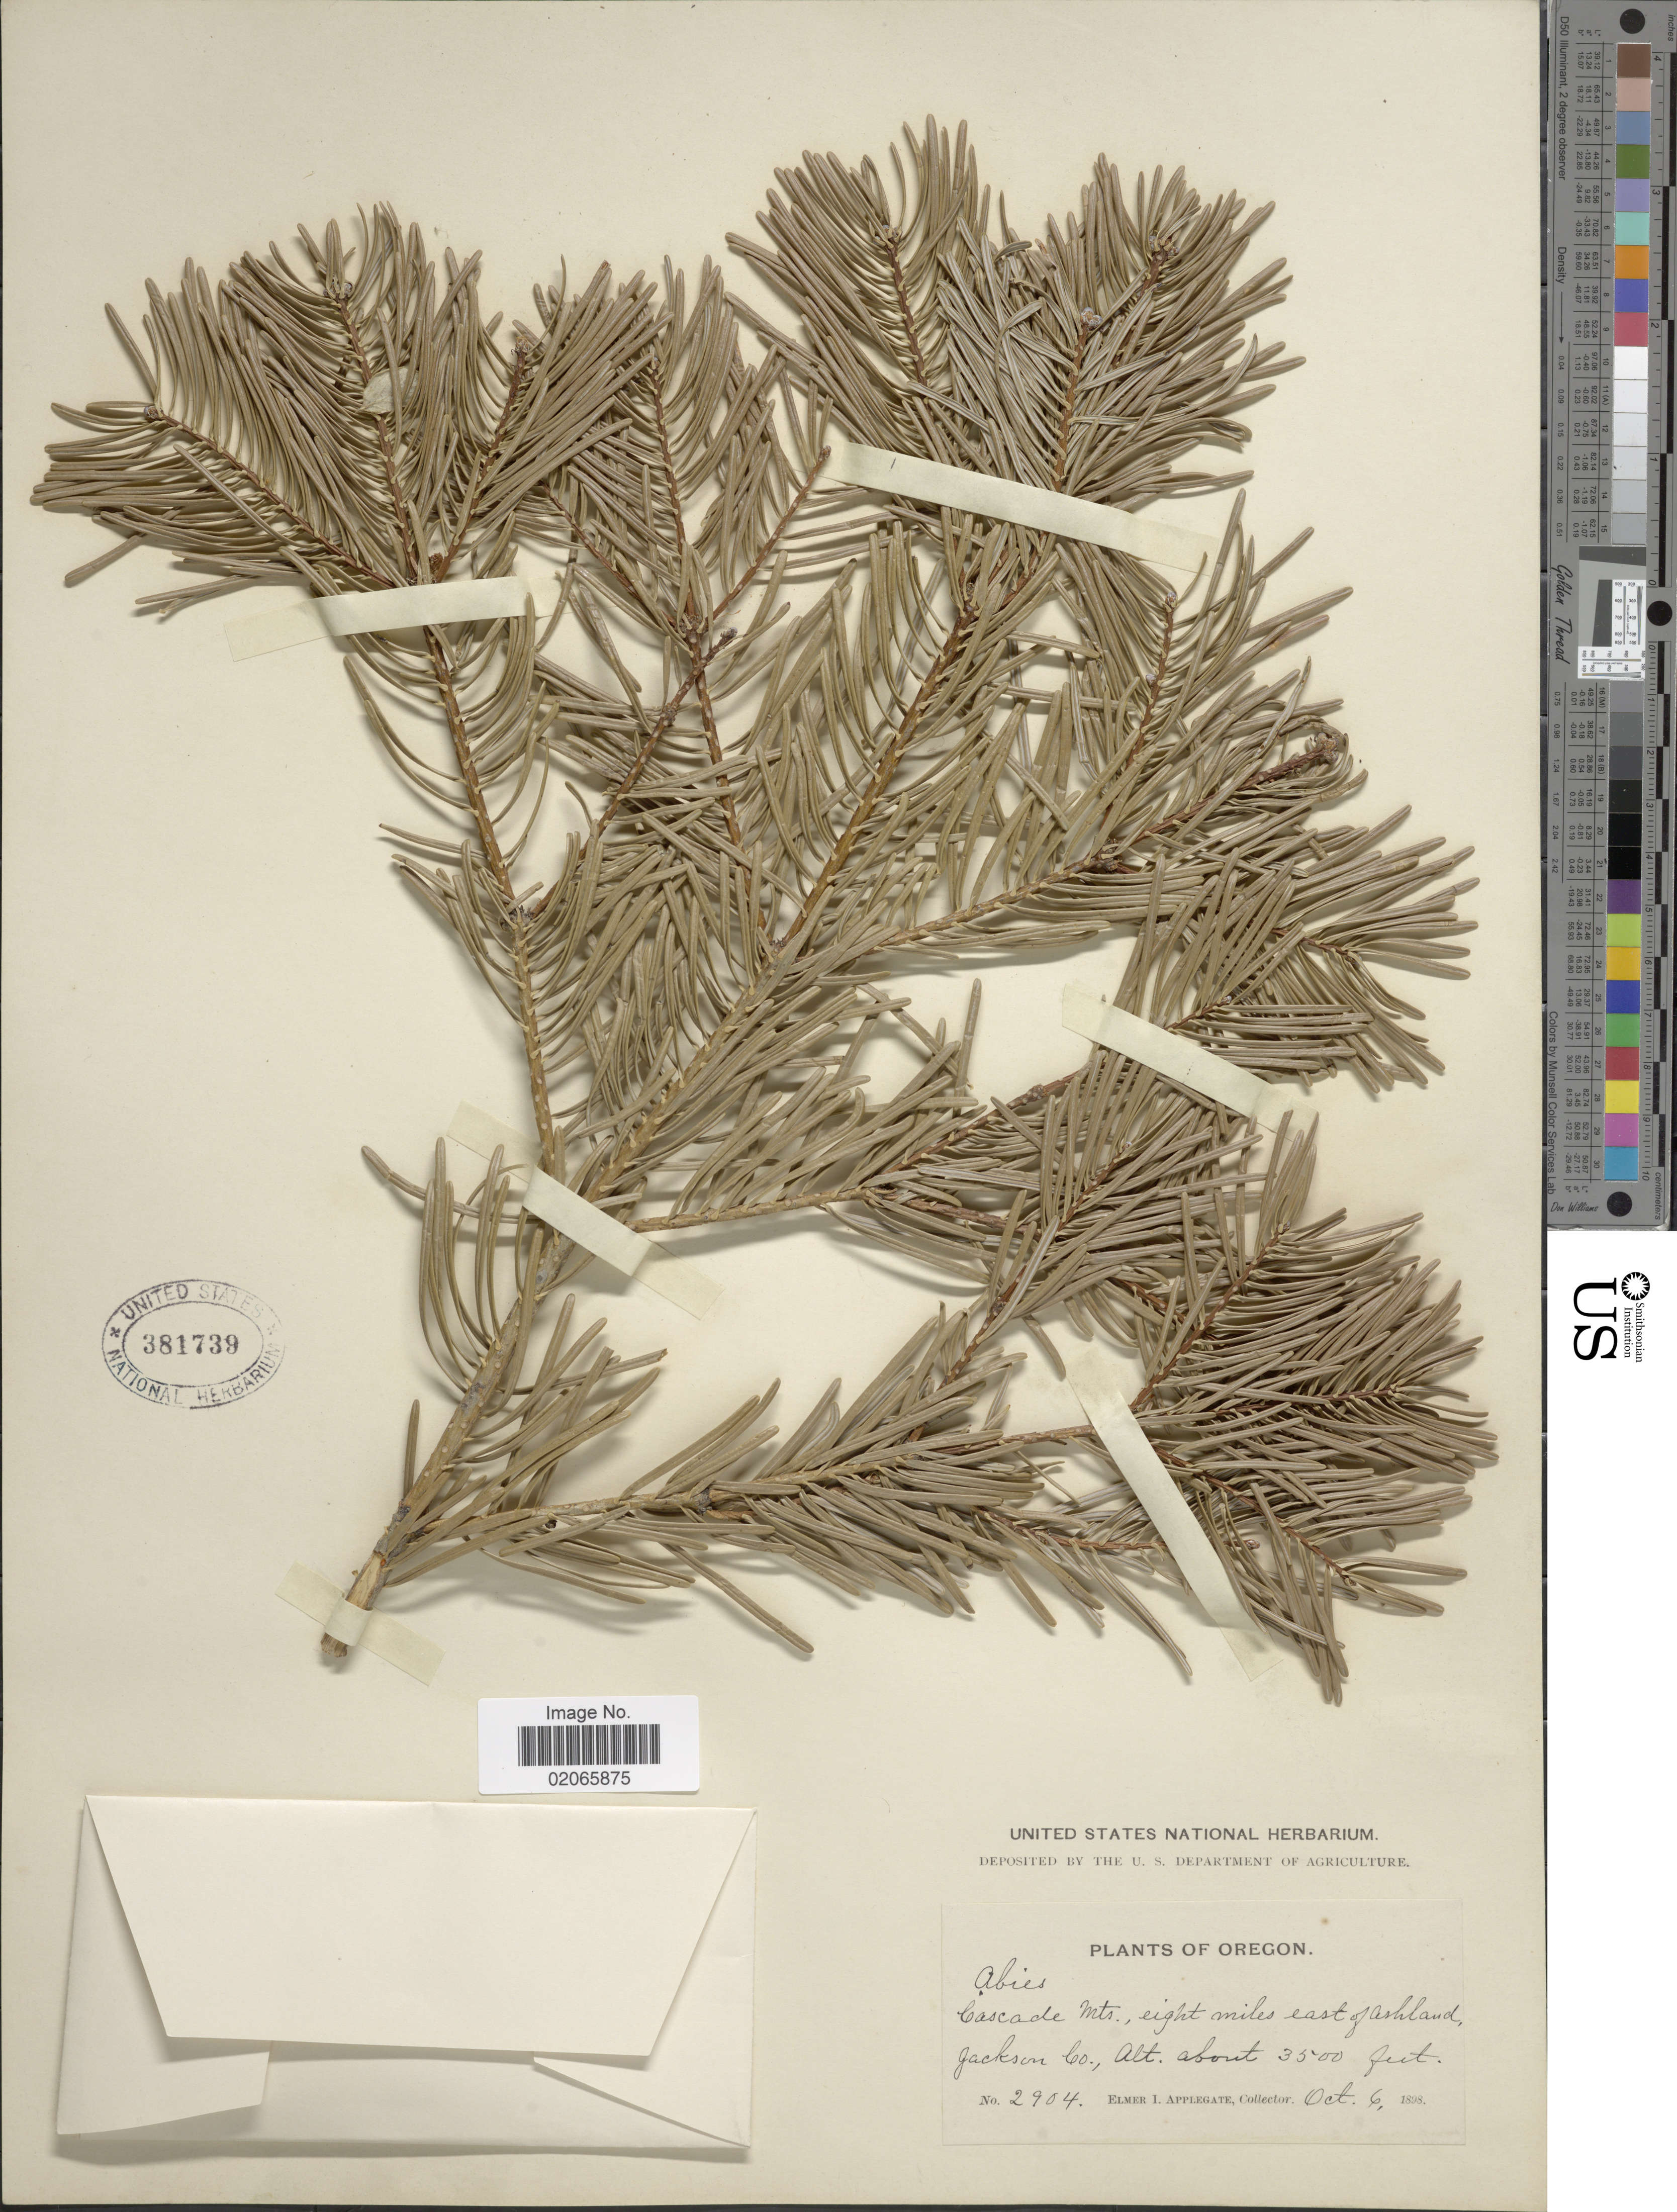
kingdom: Plantae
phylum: Tracheophyta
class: Pinopsida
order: Pinales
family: Pinaceae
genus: Abies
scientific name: Abies sp.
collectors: E. I. Applegate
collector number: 2904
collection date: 1898-10-06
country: United States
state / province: Oregon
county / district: Jackson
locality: Cascade Mts., eight miles east of Ashland, Jackson Co.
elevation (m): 1067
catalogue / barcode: US 381739